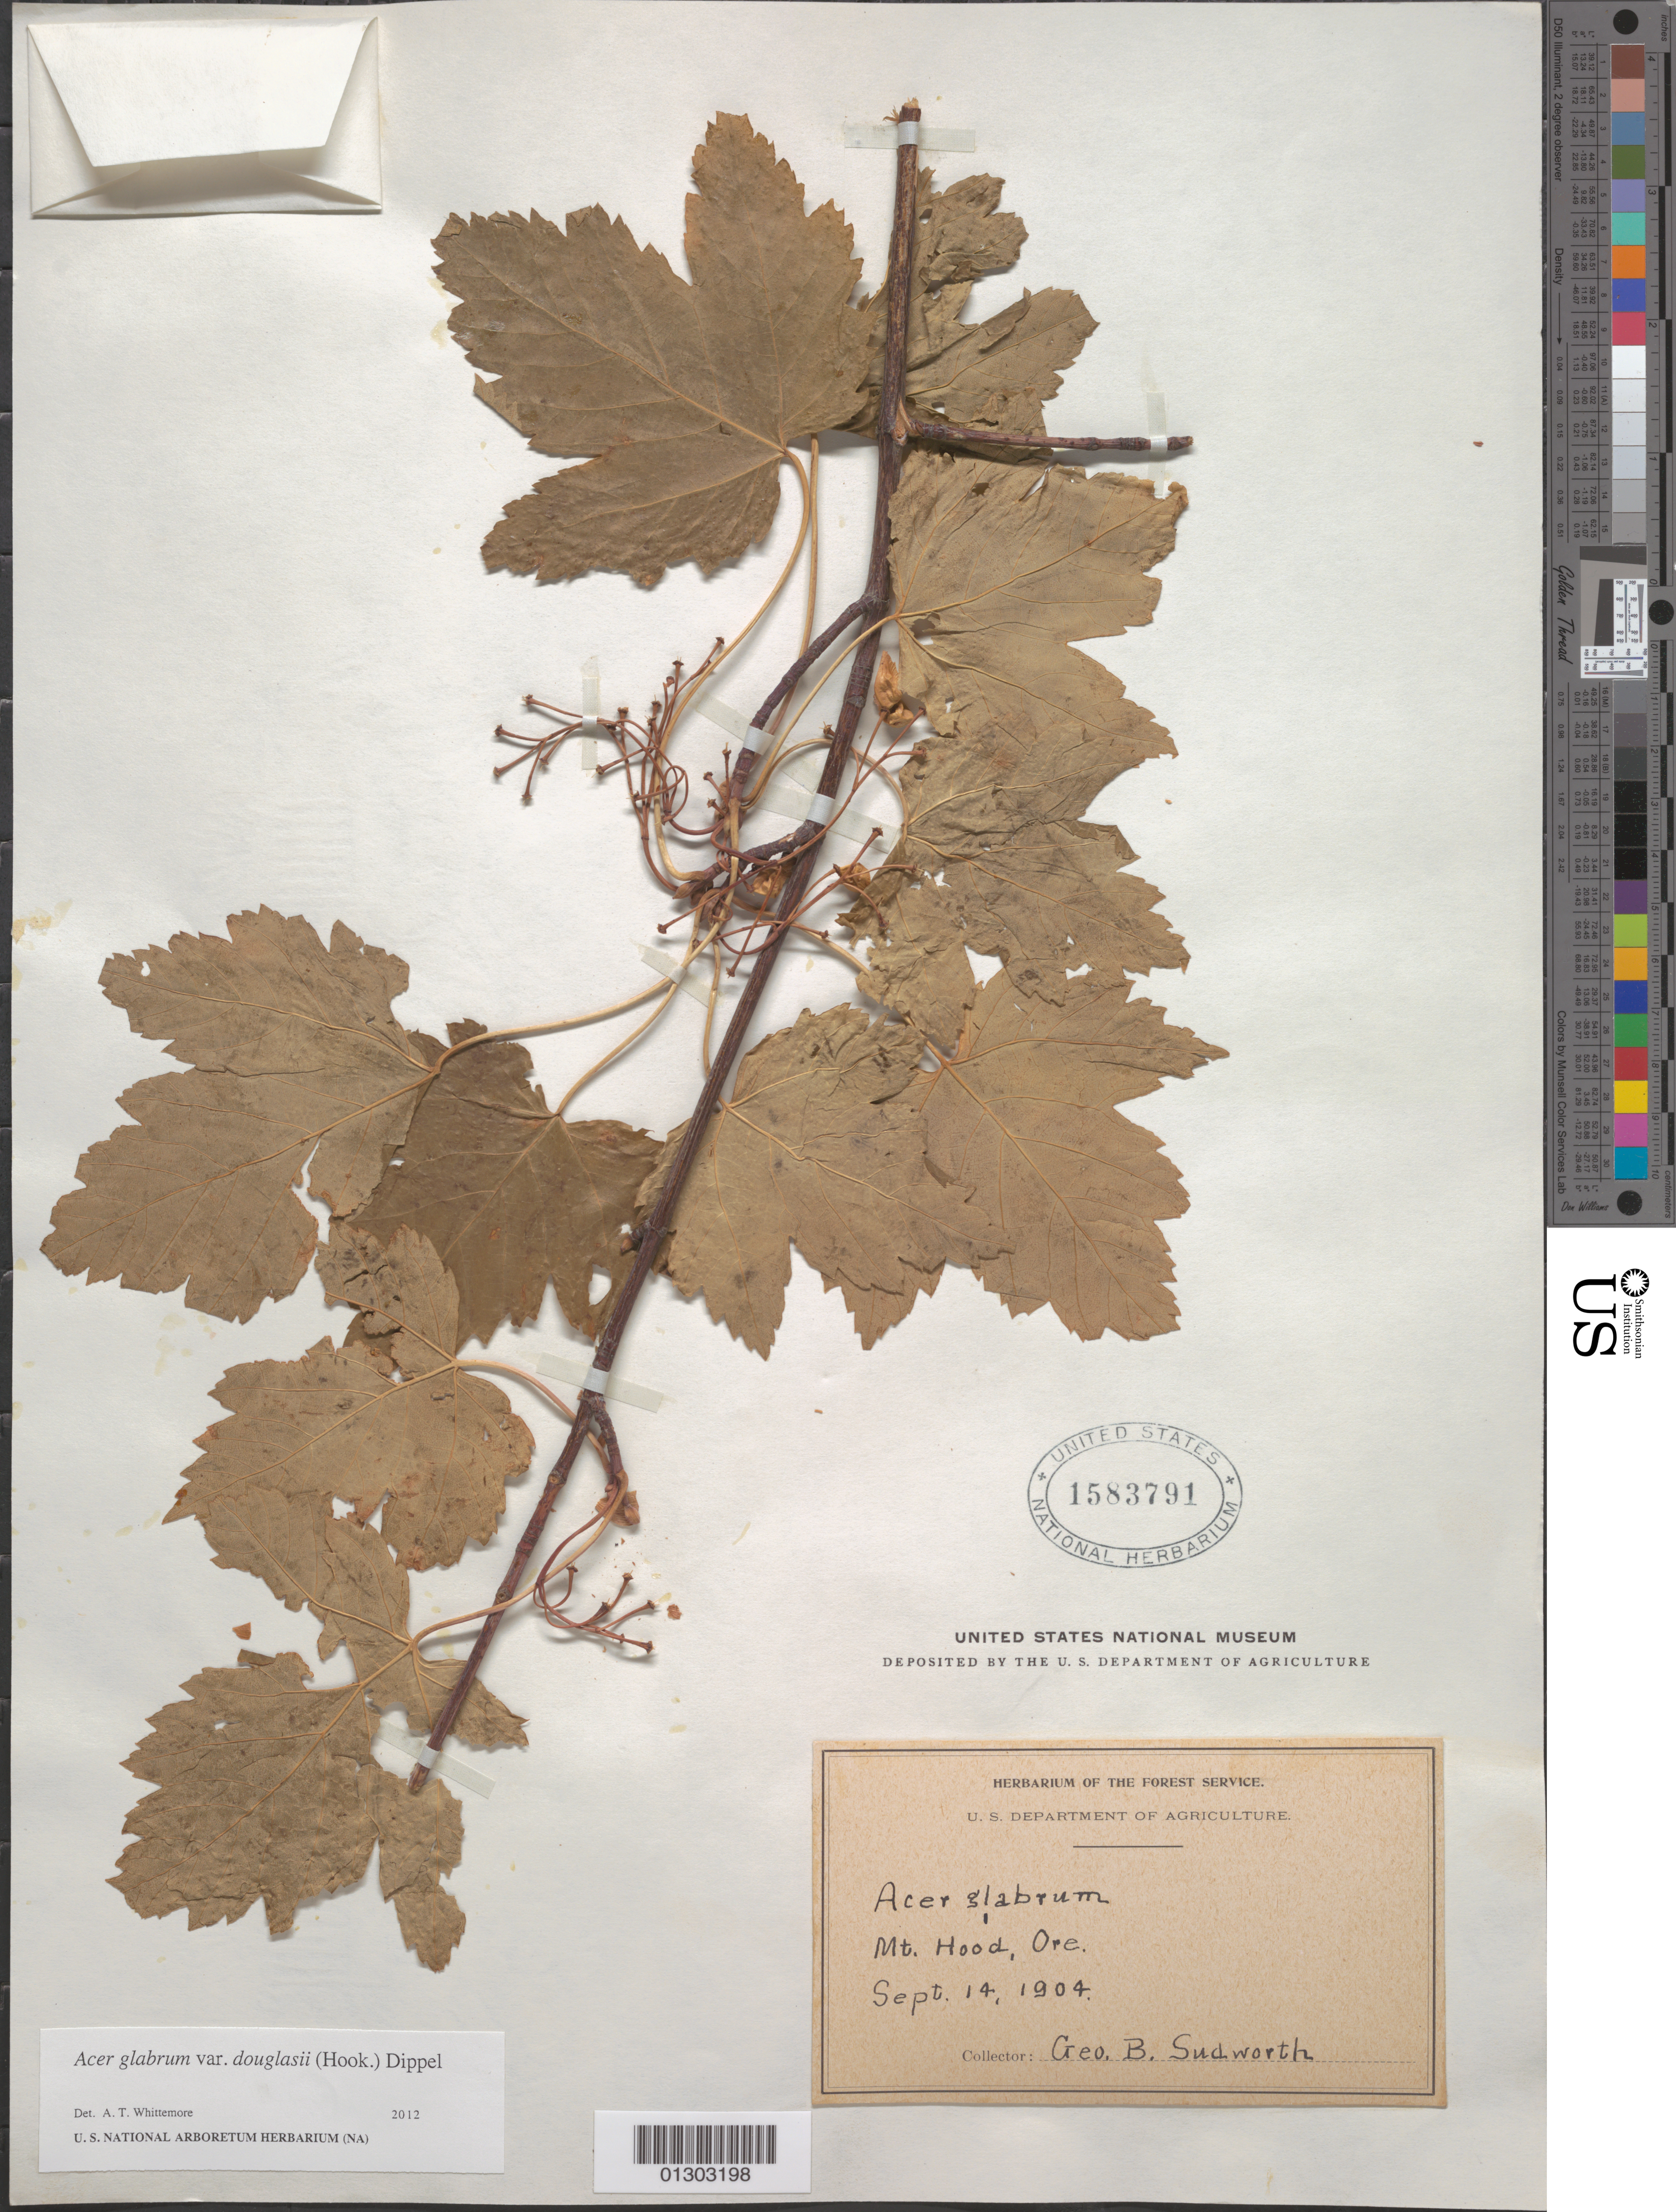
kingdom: Plantae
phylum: Tracheophyta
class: Magnoliopsida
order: Sapindales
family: Sapindaceae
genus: Acer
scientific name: Acer glabrum var. douglasii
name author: (Hook.) Dippel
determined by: Whittemore, A. T.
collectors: G. B. Sudworth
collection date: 1904-09-14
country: United States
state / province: Oregon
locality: Mt Hood.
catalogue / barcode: US 1583791